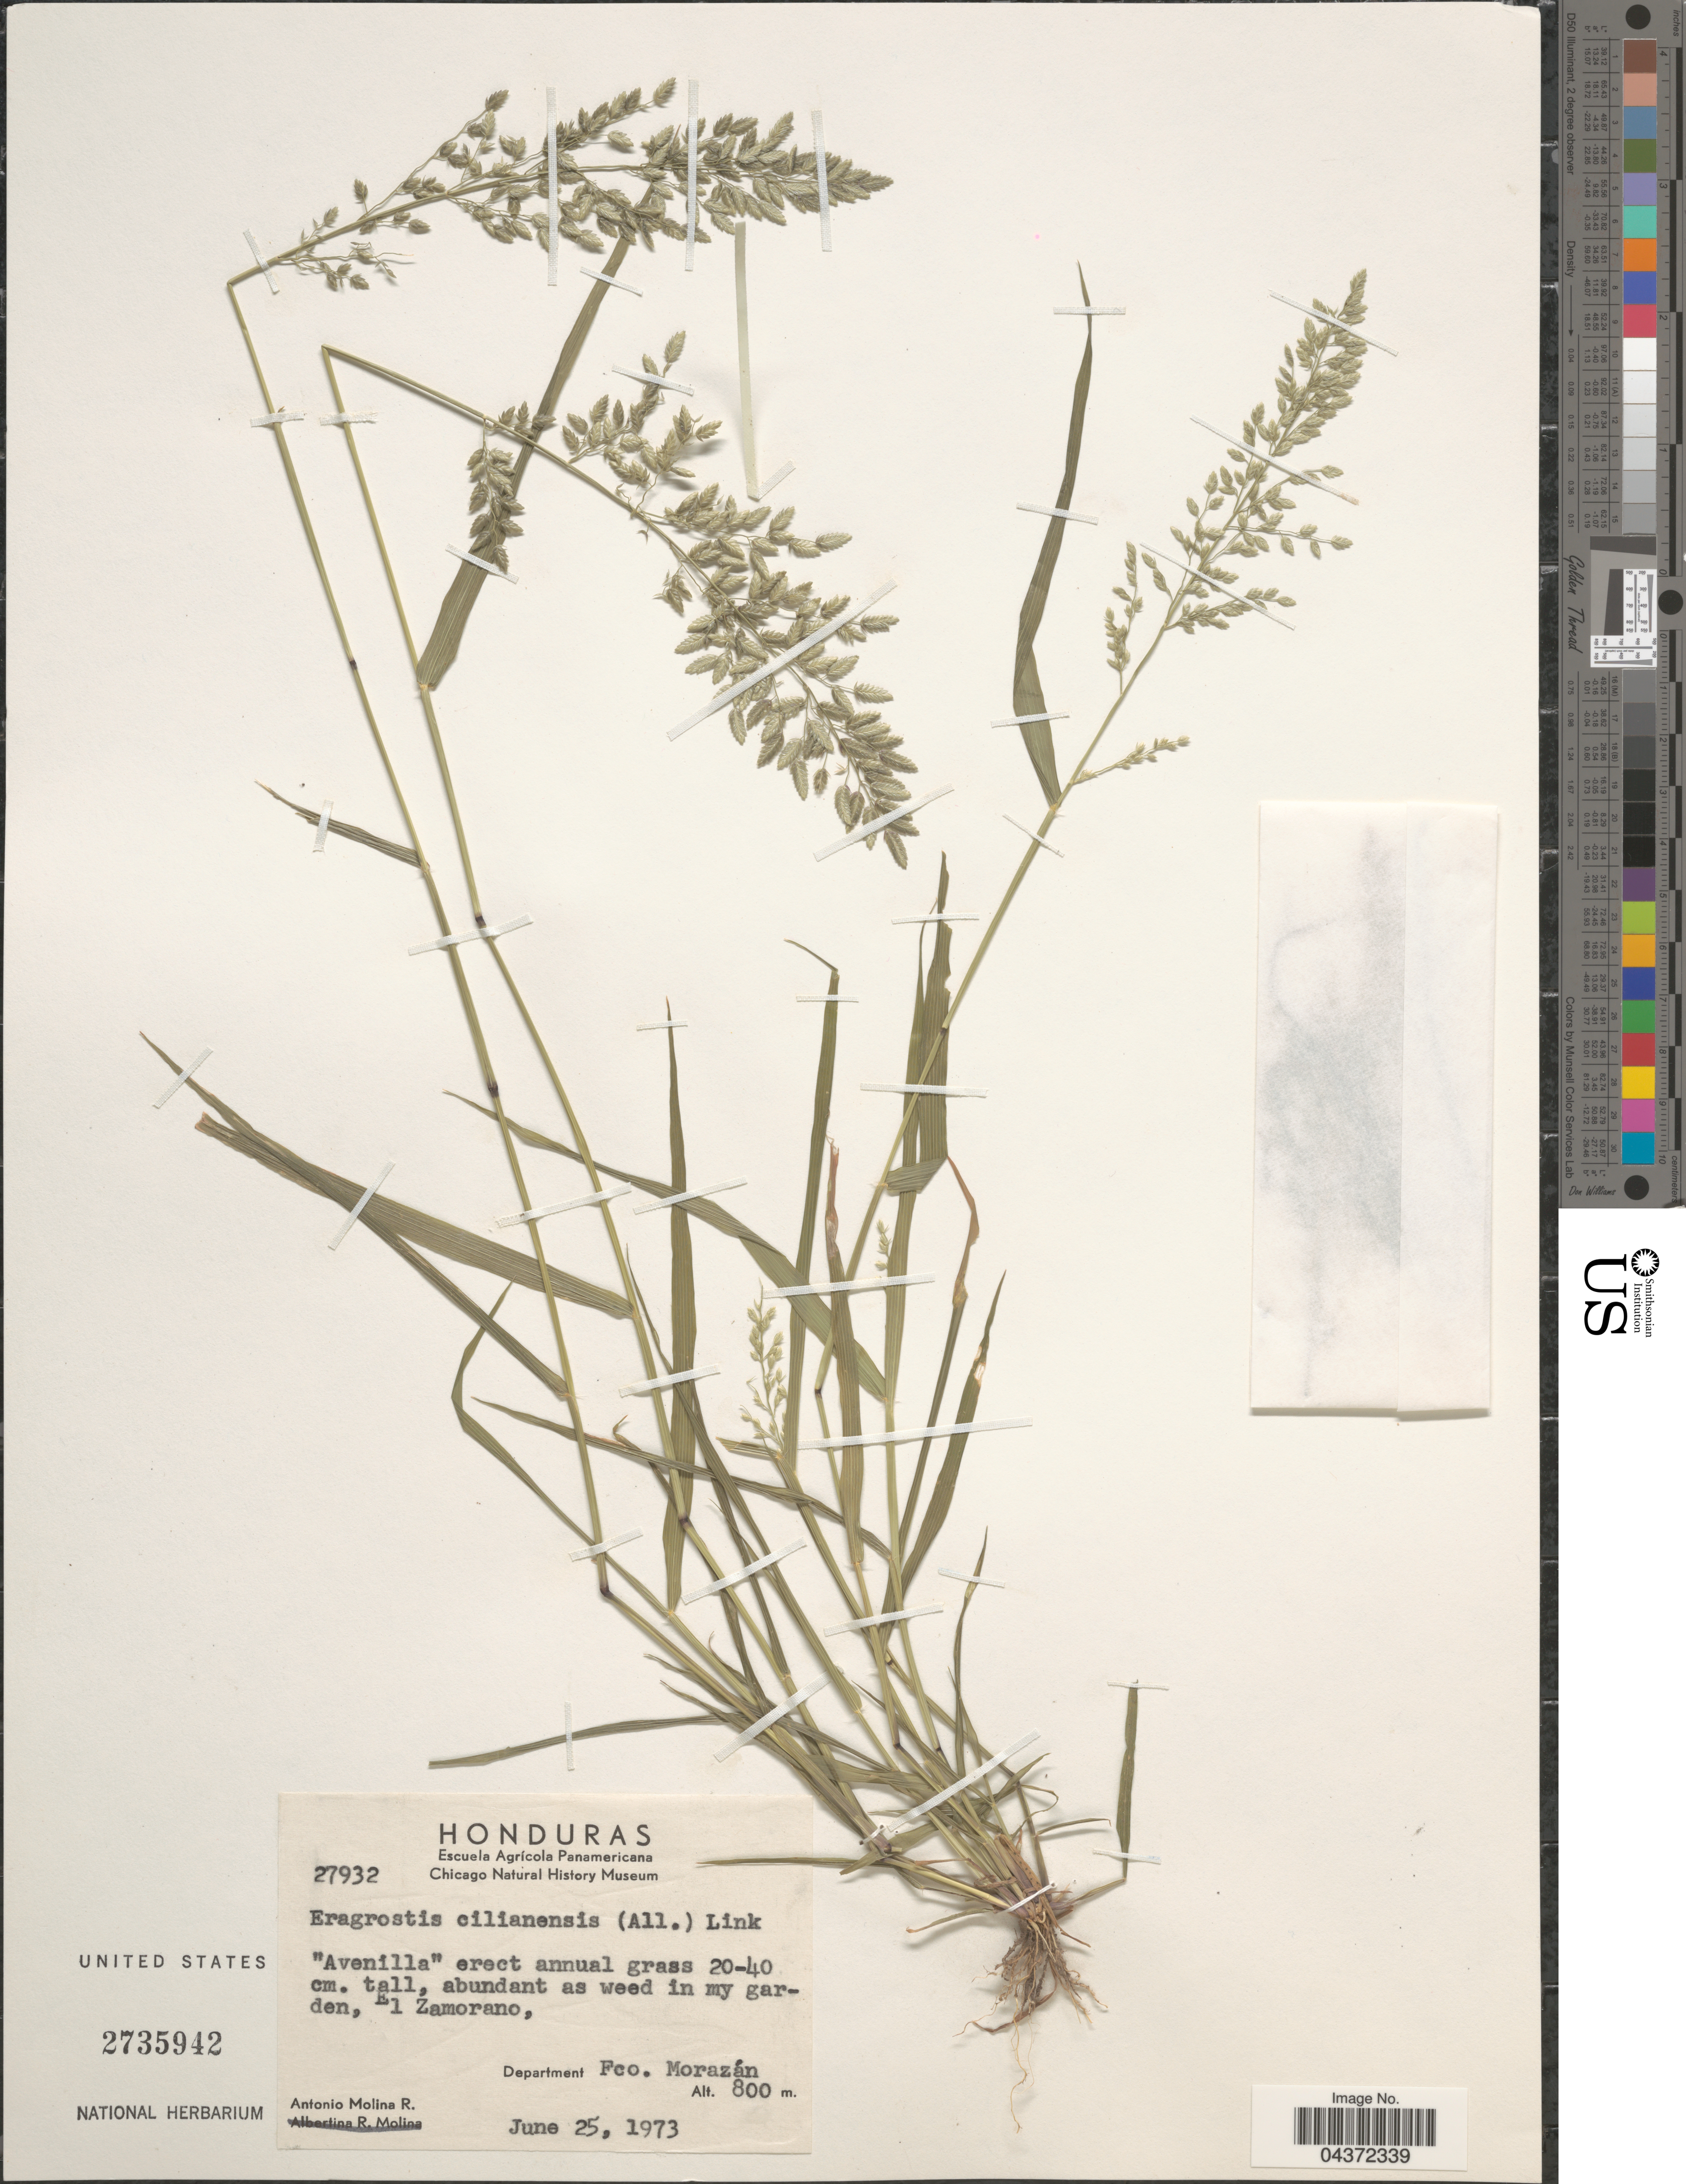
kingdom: Plantae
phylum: Tracheophyta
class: Liliopsida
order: Poales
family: Poaceae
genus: Eragrostis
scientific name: Eragrostis cilianensis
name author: (Bellardi) Vignolo ex Janch.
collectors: A. Molina R.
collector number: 27932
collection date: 1973-06-25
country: Honduras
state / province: Fco. Morazán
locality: Abundant as weed in my garden, El Zamorano, Department Fco. Morazán.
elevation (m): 800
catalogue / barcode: US 2735942